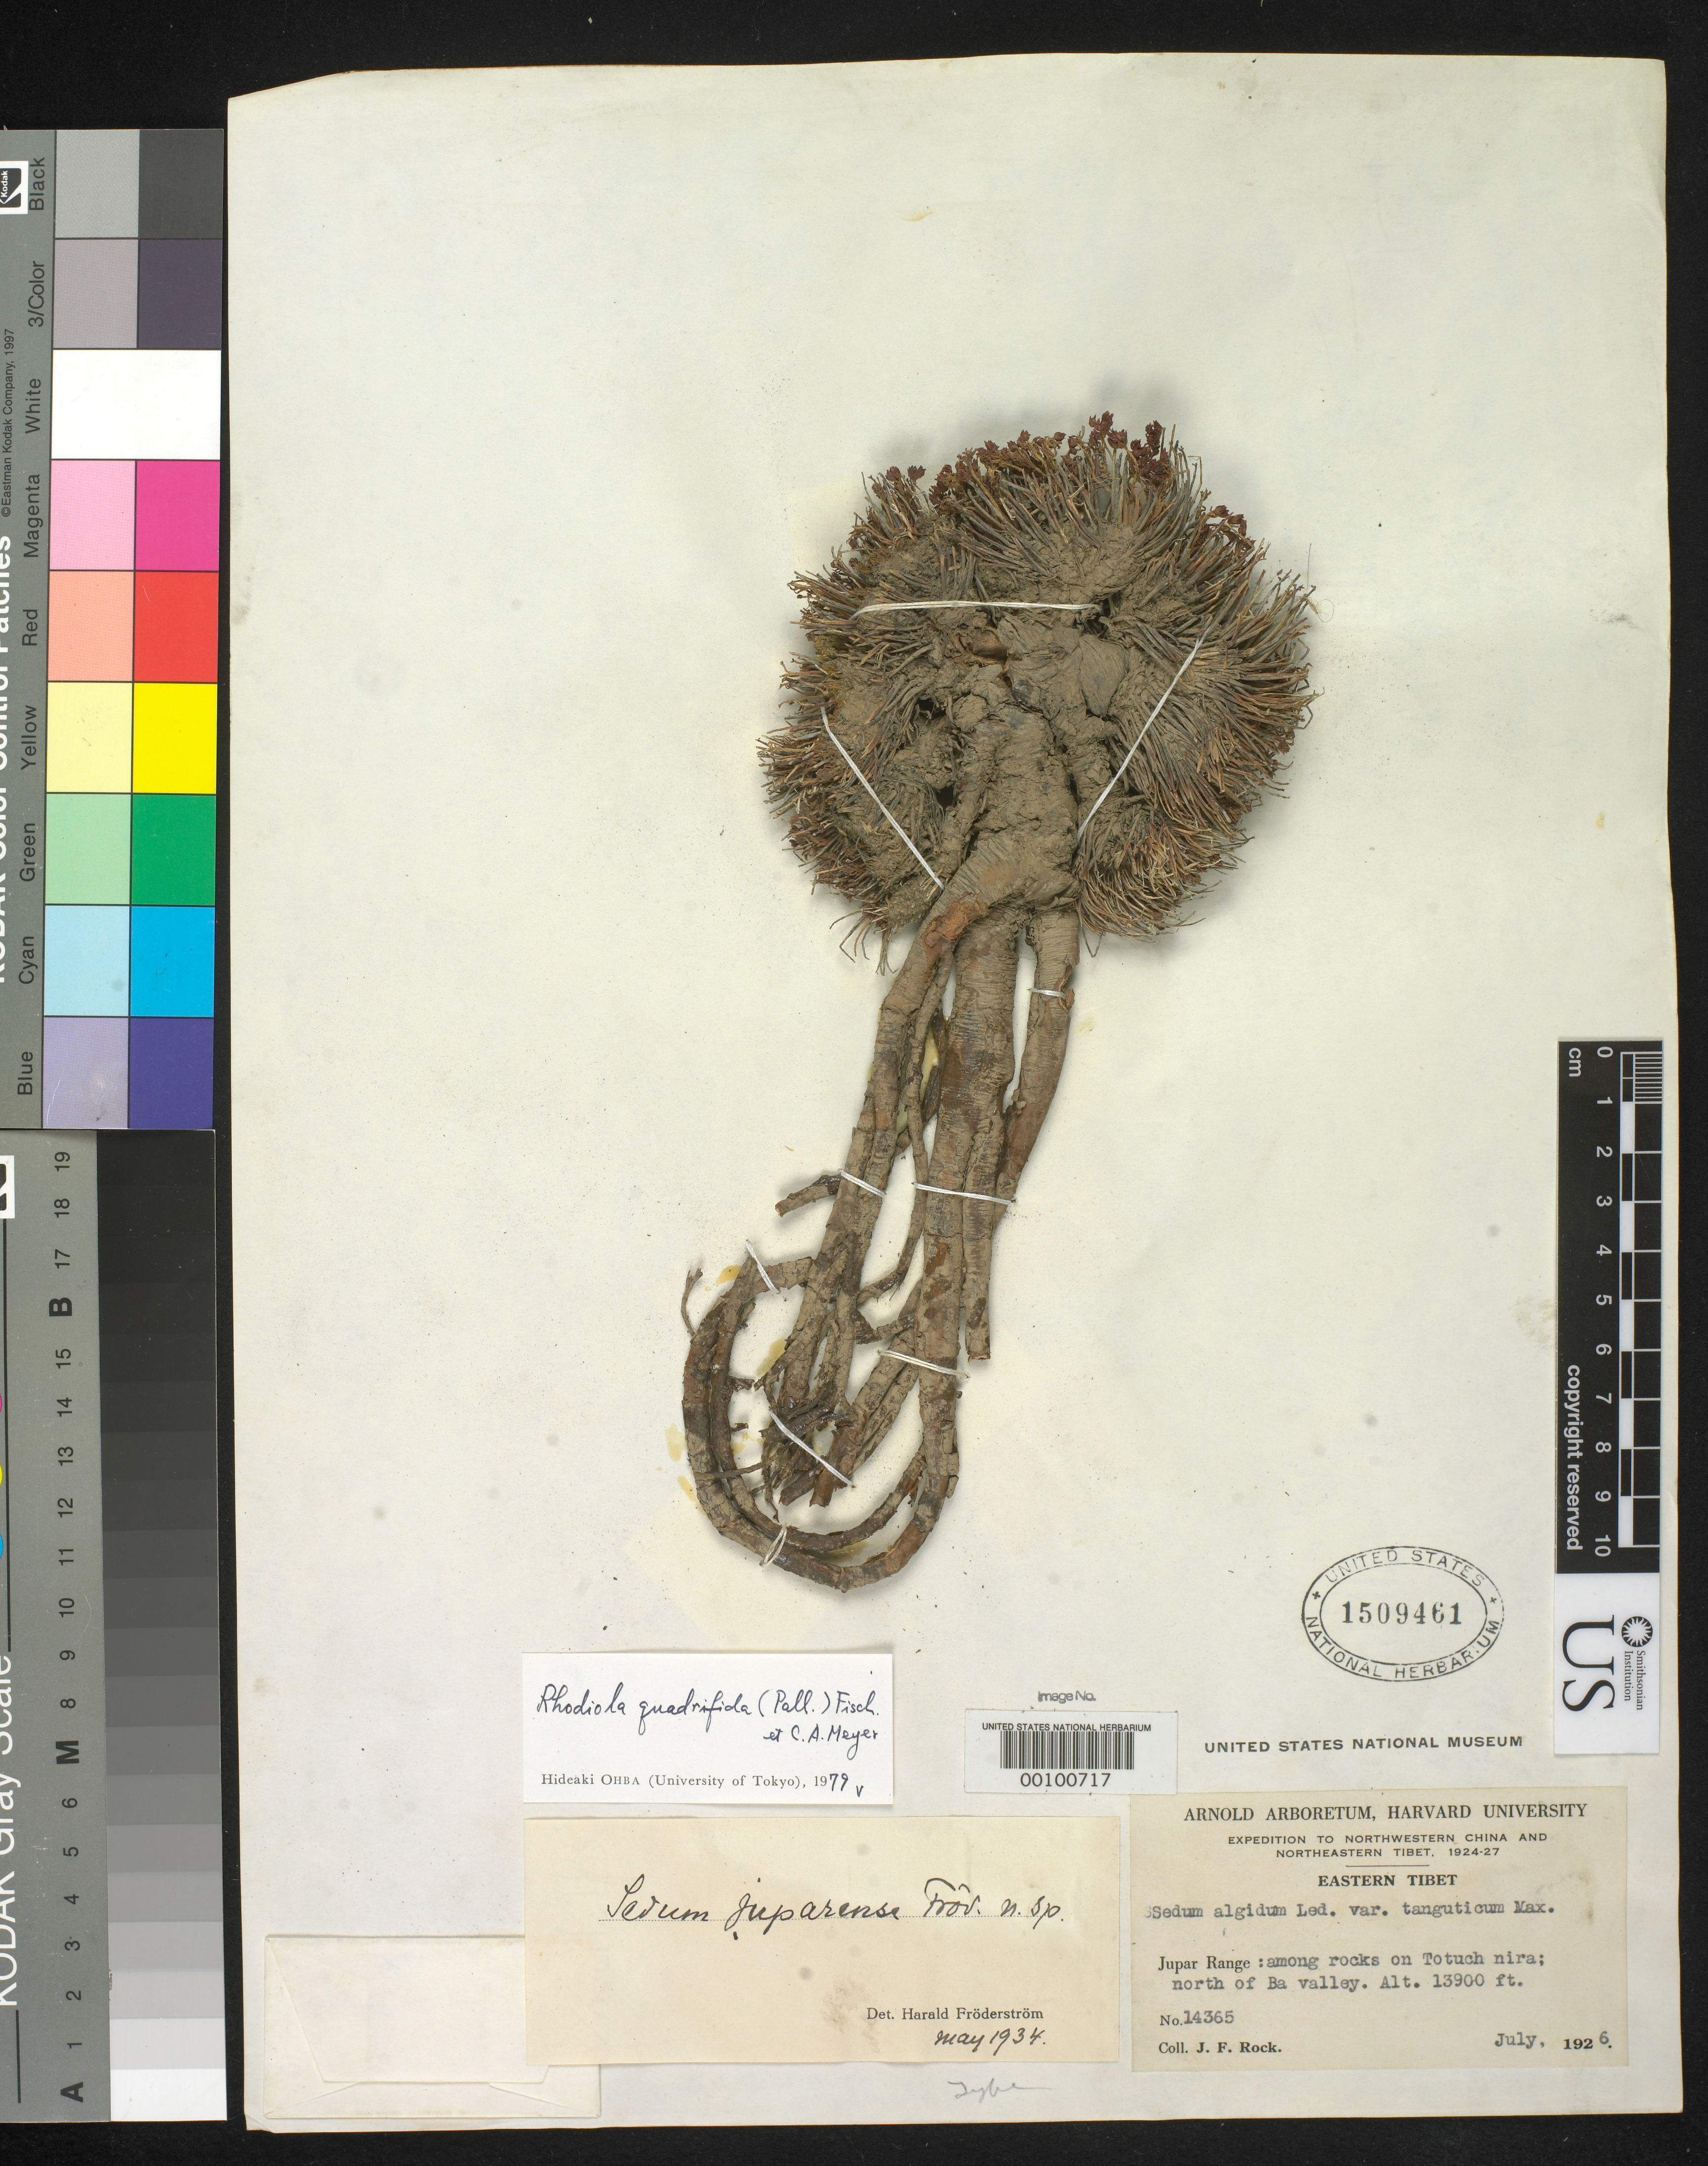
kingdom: Plantae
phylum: Tracheophyta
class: Magnoliopsida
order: Saxifragales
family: Crassulaceae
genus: Sedum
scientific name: Sedum juparense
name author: Fröd.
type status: Holotype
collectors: J. F. Rock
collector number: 14365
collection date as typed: Jul 1926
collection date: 1926-07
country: China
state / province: Xizang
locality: Jupar Range, Totuch Nira, north of Ba valley.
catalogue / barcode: US 1509461